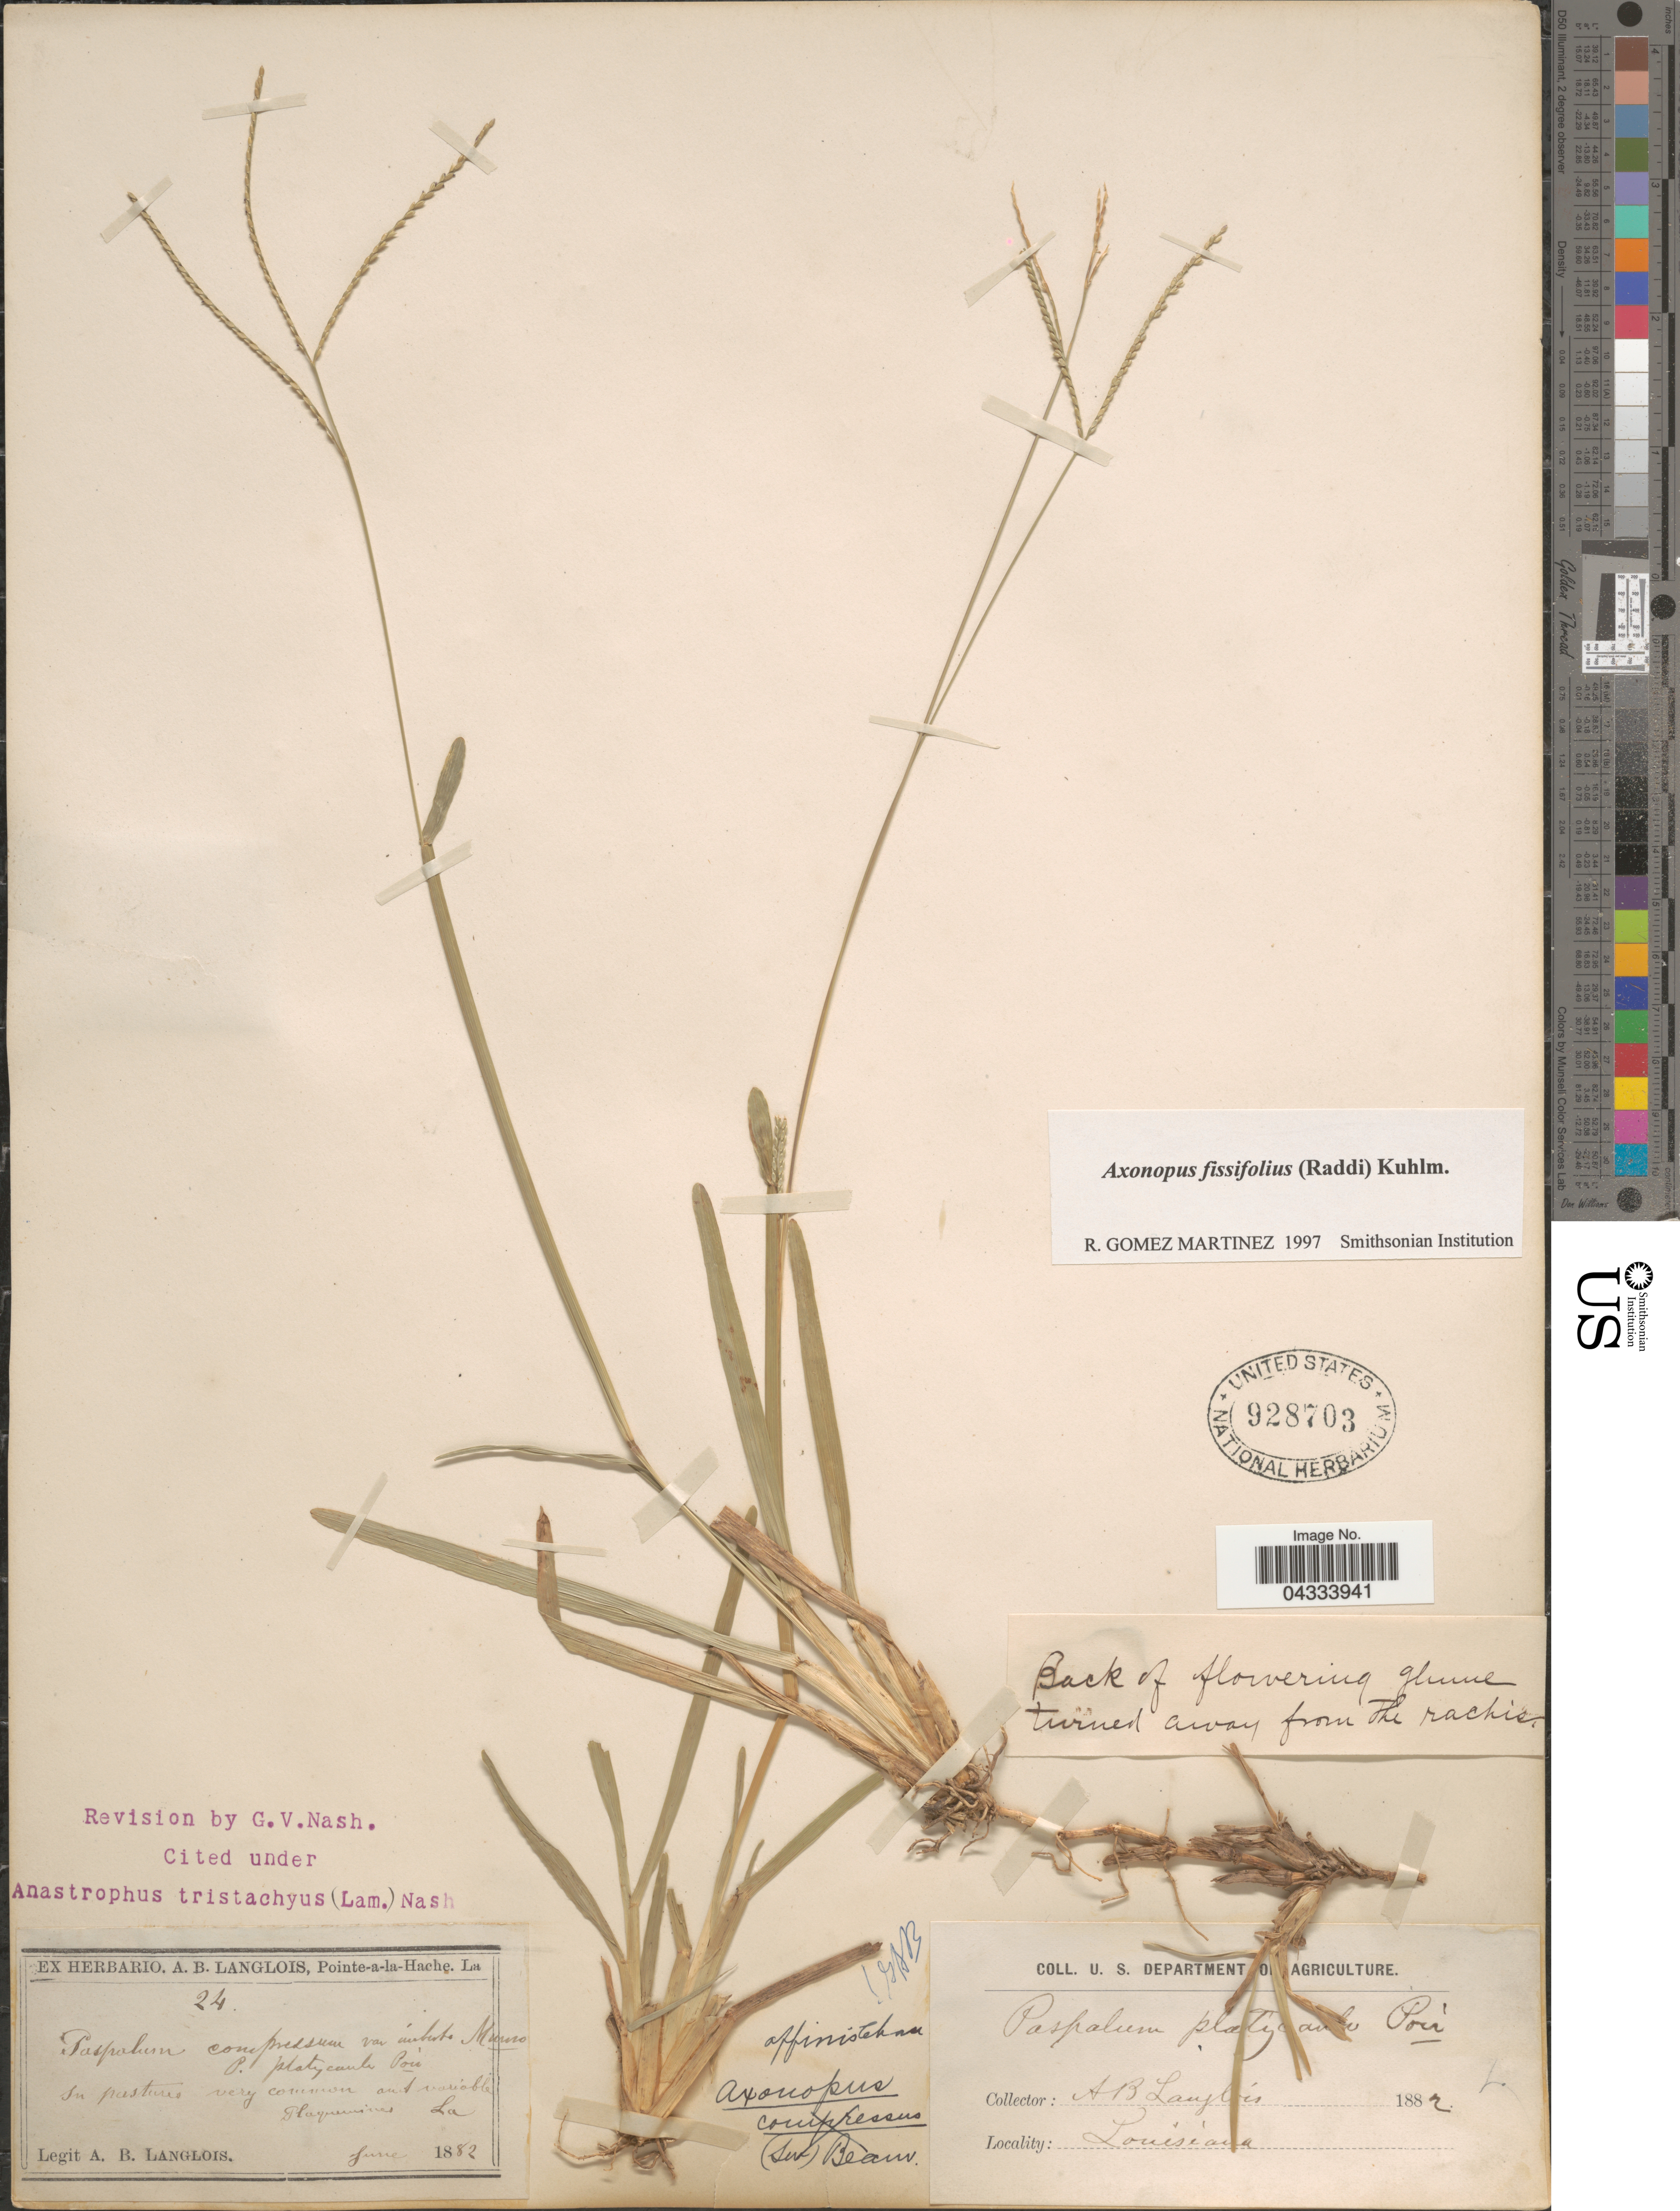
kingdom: Plantae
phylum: Tracheophyta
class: Liliopsida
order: Poales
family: Poaceae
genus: Axonopus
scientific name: Axonopus fissifolius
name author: (Raddi) Kuhlm.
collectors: A. Langlois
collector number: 24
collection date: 1882-06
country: United States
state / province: Louisiana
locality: Plaquemines.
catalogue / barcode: US 928703